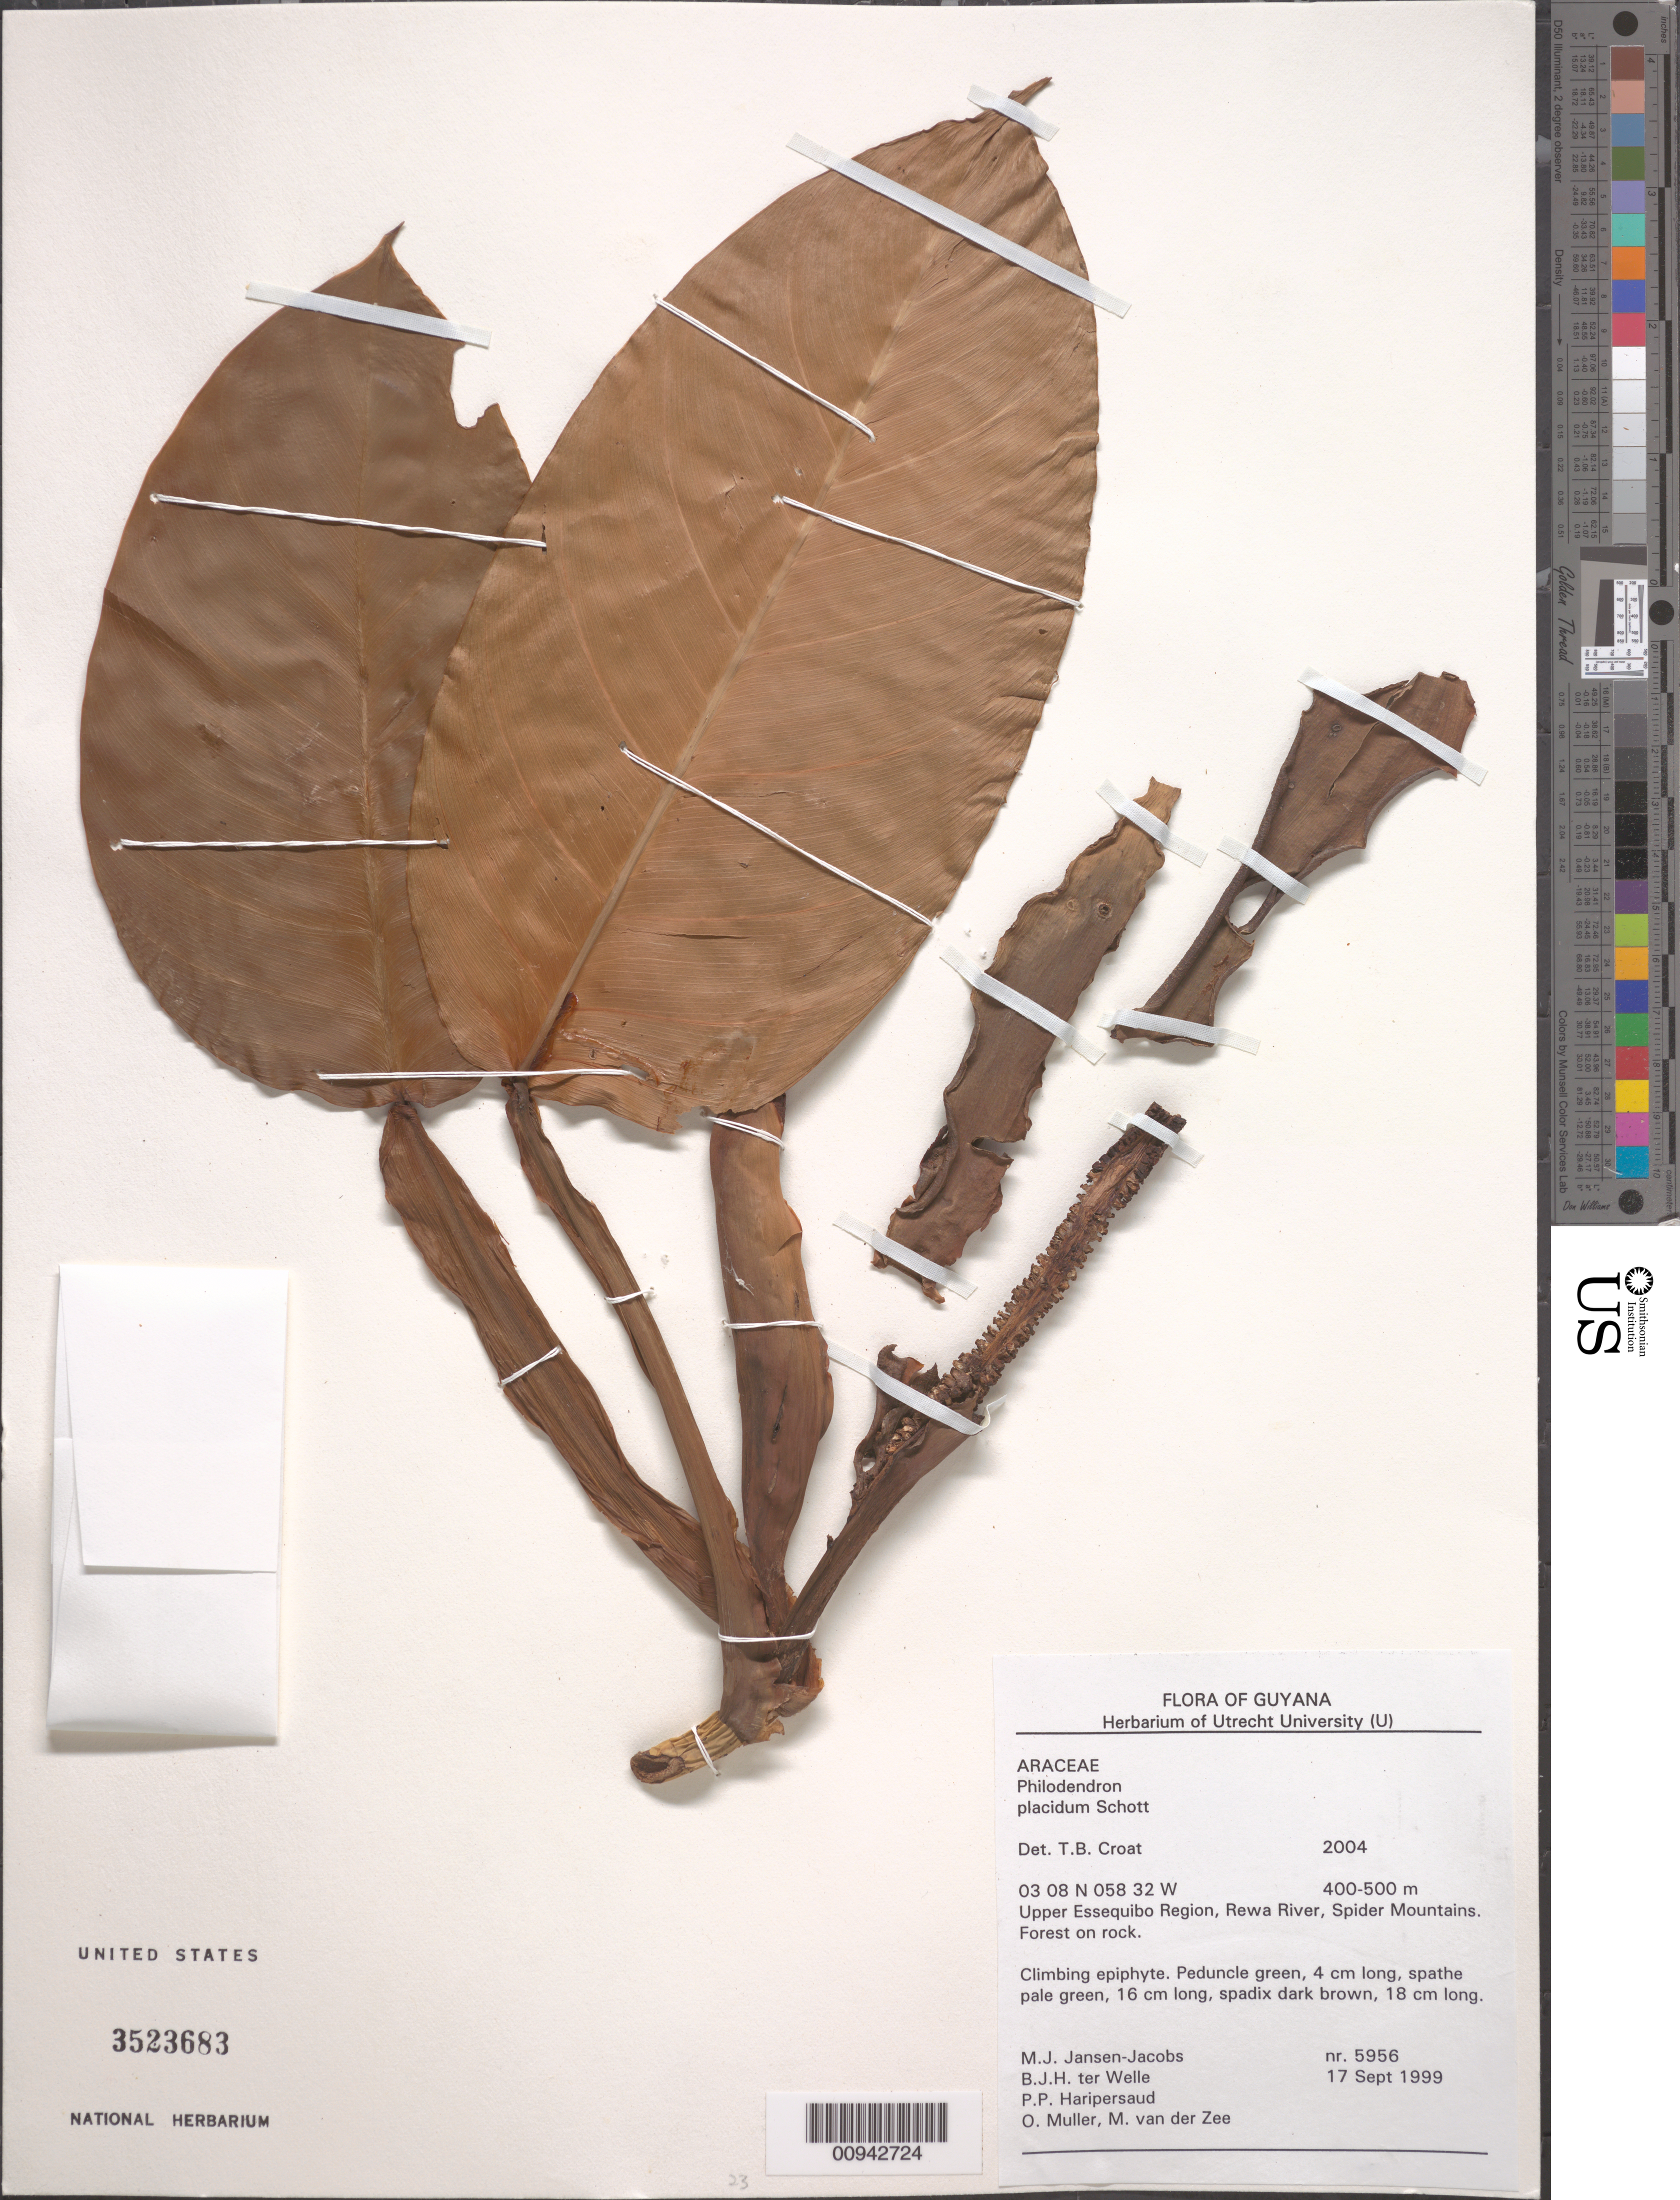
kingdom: Plantae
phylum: Tracheophyta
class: Liliopsida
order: Alismatales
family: Araceae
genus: Philodendron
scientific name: Philodendron placidum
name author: Schott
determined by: Croat, Thomas B., Missouri Botanical Garden (MO)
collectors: M. J. Jansen-Jacobs, B. Welle, P. Haripersaud, O. Muller & M. van der Zee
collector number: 5956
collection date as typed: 17-Sep-99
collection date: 1999-09-17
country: Guyana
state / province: U. Takutu-U. Essequibo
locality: Rewa River, Spider Mts., Upper Essequibo Region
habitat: Forest on rock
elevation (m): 400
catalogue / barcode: US 3523683